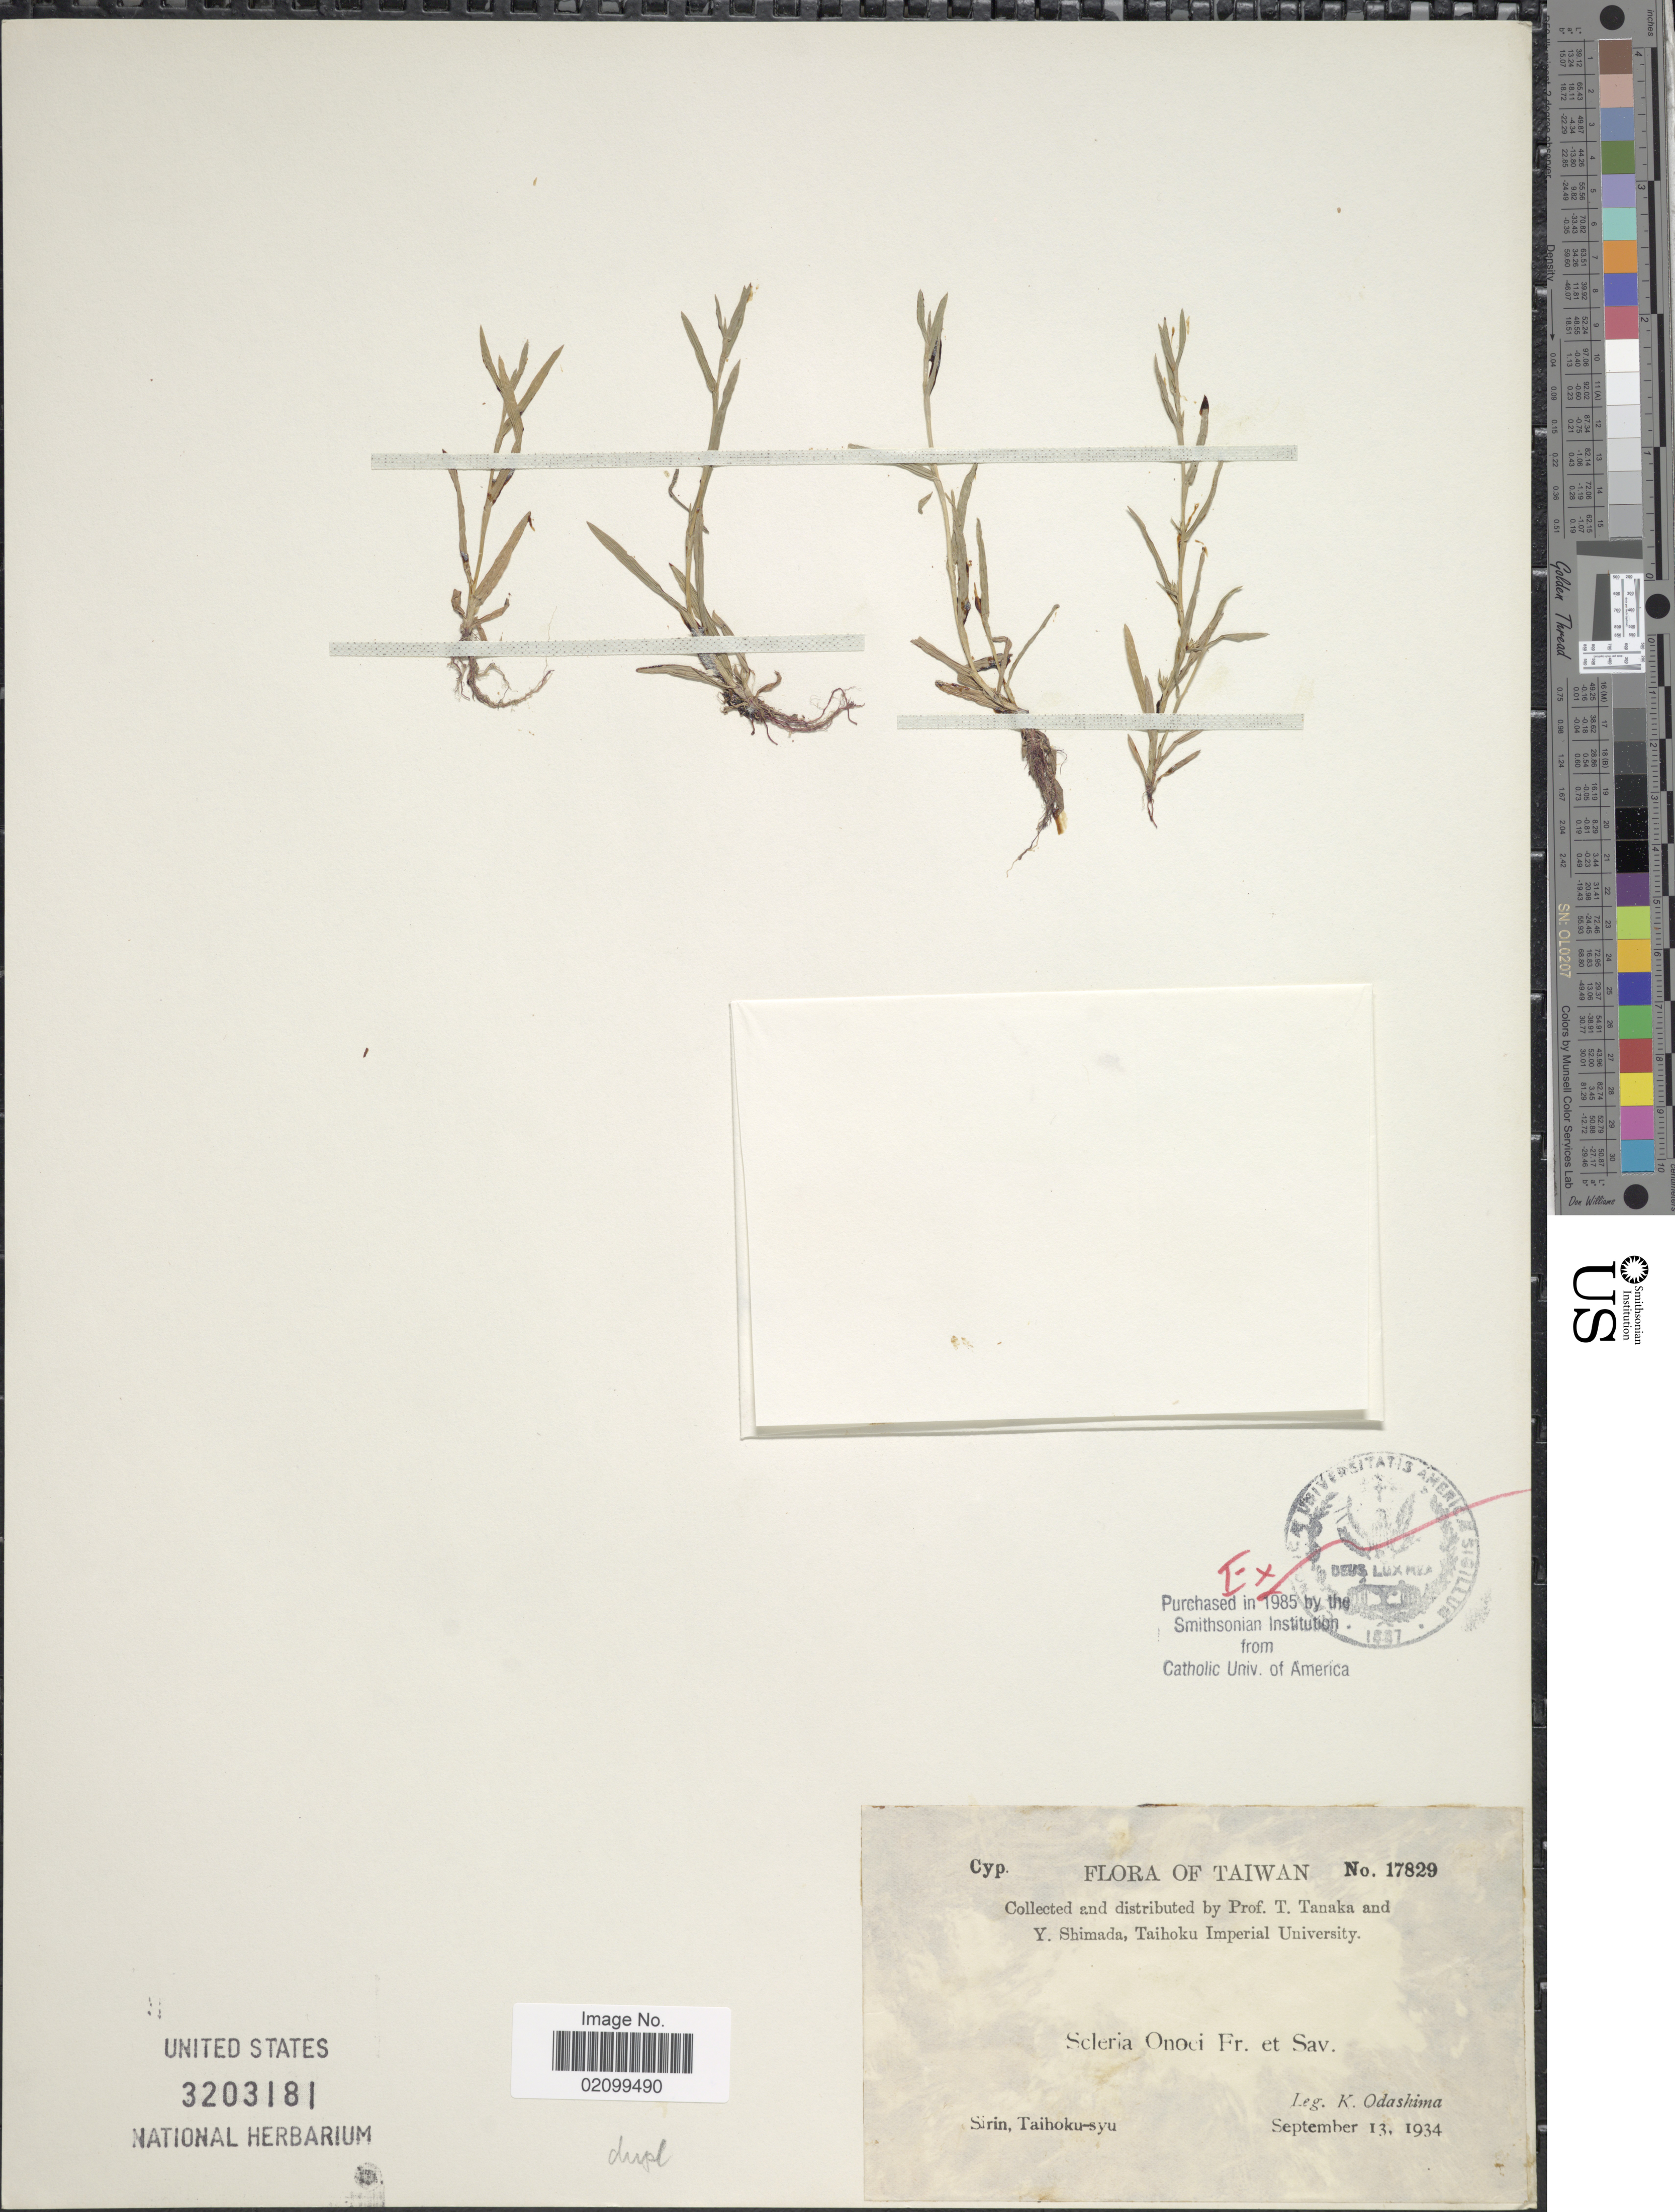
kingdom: Plantae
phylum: Tracheophyta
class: Liliopsida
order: Poales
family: Cyperaceae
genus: Diplacrum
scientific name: Diplacrum caricinum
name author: R. Br.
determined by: Strong, Mark T., (BOT), Smithsonian Institution - National Museum of Natural History (UNITED STATES)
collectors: K. Odashima, T. Tanaka & Y. Shimada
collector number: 17829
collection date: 1934-09-13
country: Taiwan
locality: Sirin, Taihoku-syu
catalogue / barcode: US 3203181